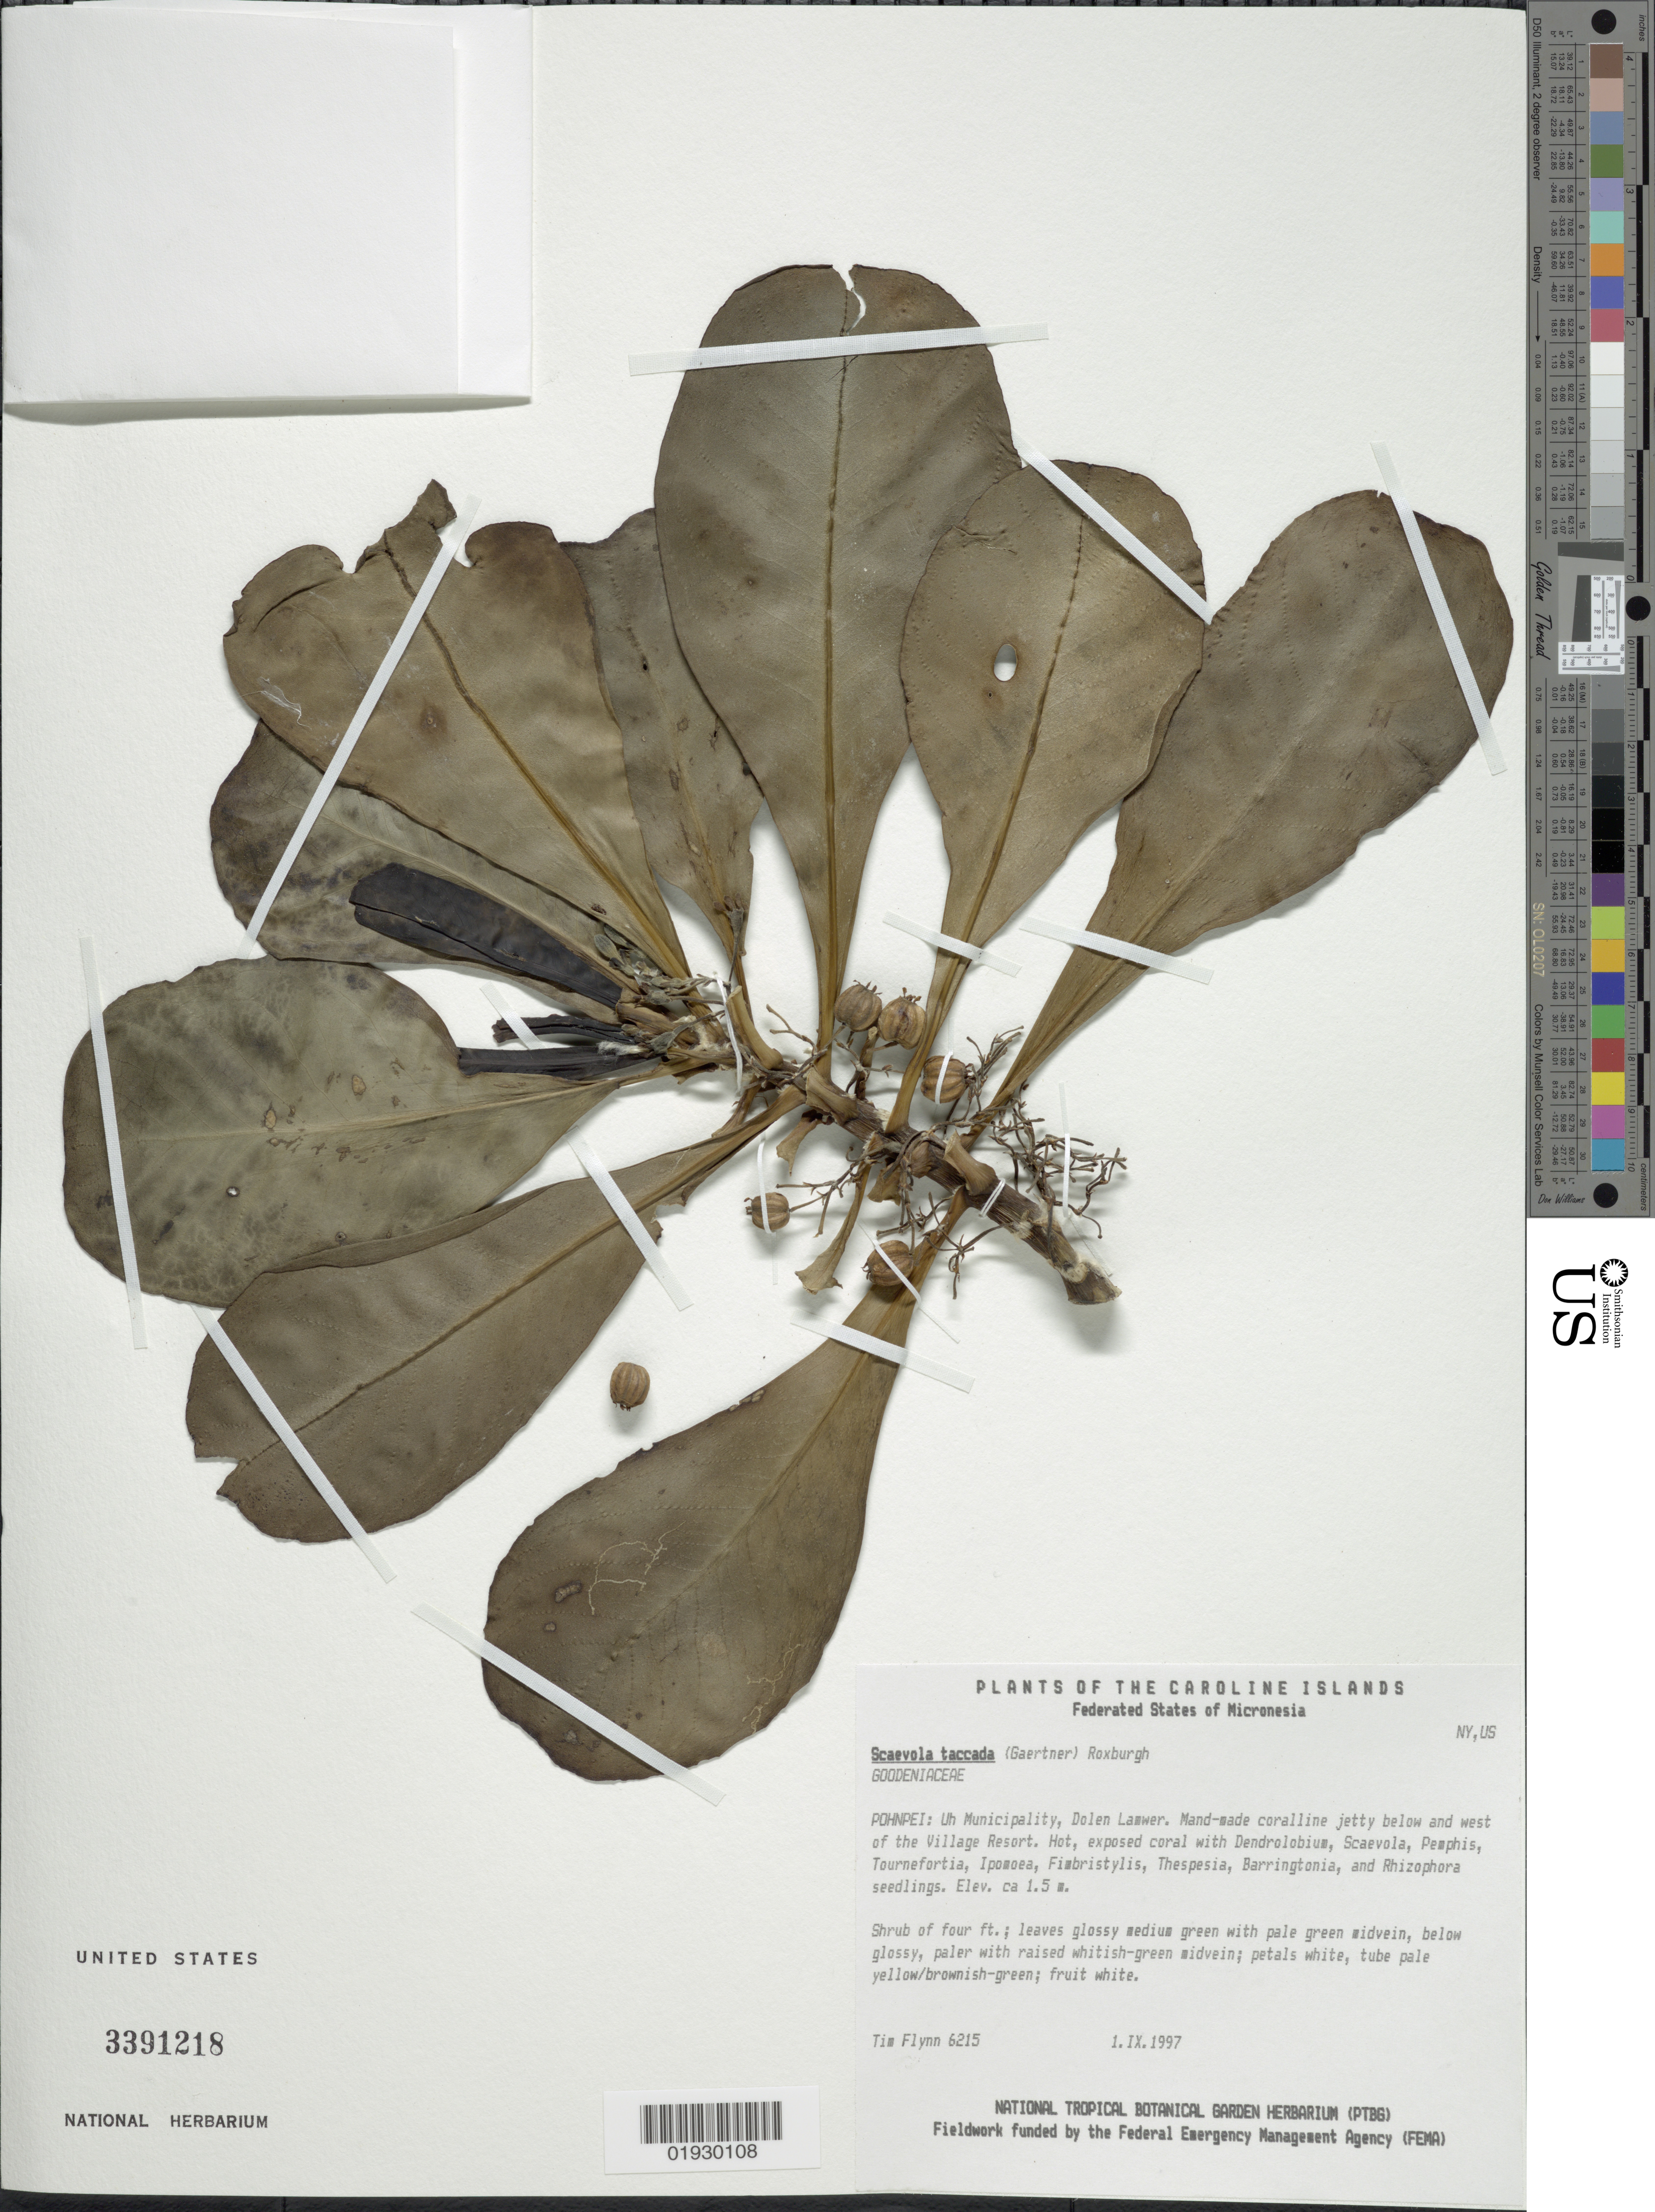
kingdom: Plantae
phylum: Tracheophyta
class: Magnoliopsida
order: Asterales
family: Goodeniaceae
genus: Scaevola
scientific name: Scaevola taccada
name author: (Gaertn.) Roxb.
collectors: T. Flynn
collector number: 6215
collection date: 1997-09-01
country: Micronesia, Federated States of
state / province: Pohnpei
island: Pohnpei [Ponape]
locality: Uh Municipality, Dolen Lamwer, Manmade coralline jetty below and west of the Village Resort.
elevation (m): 1.5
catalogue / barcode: US 3391218